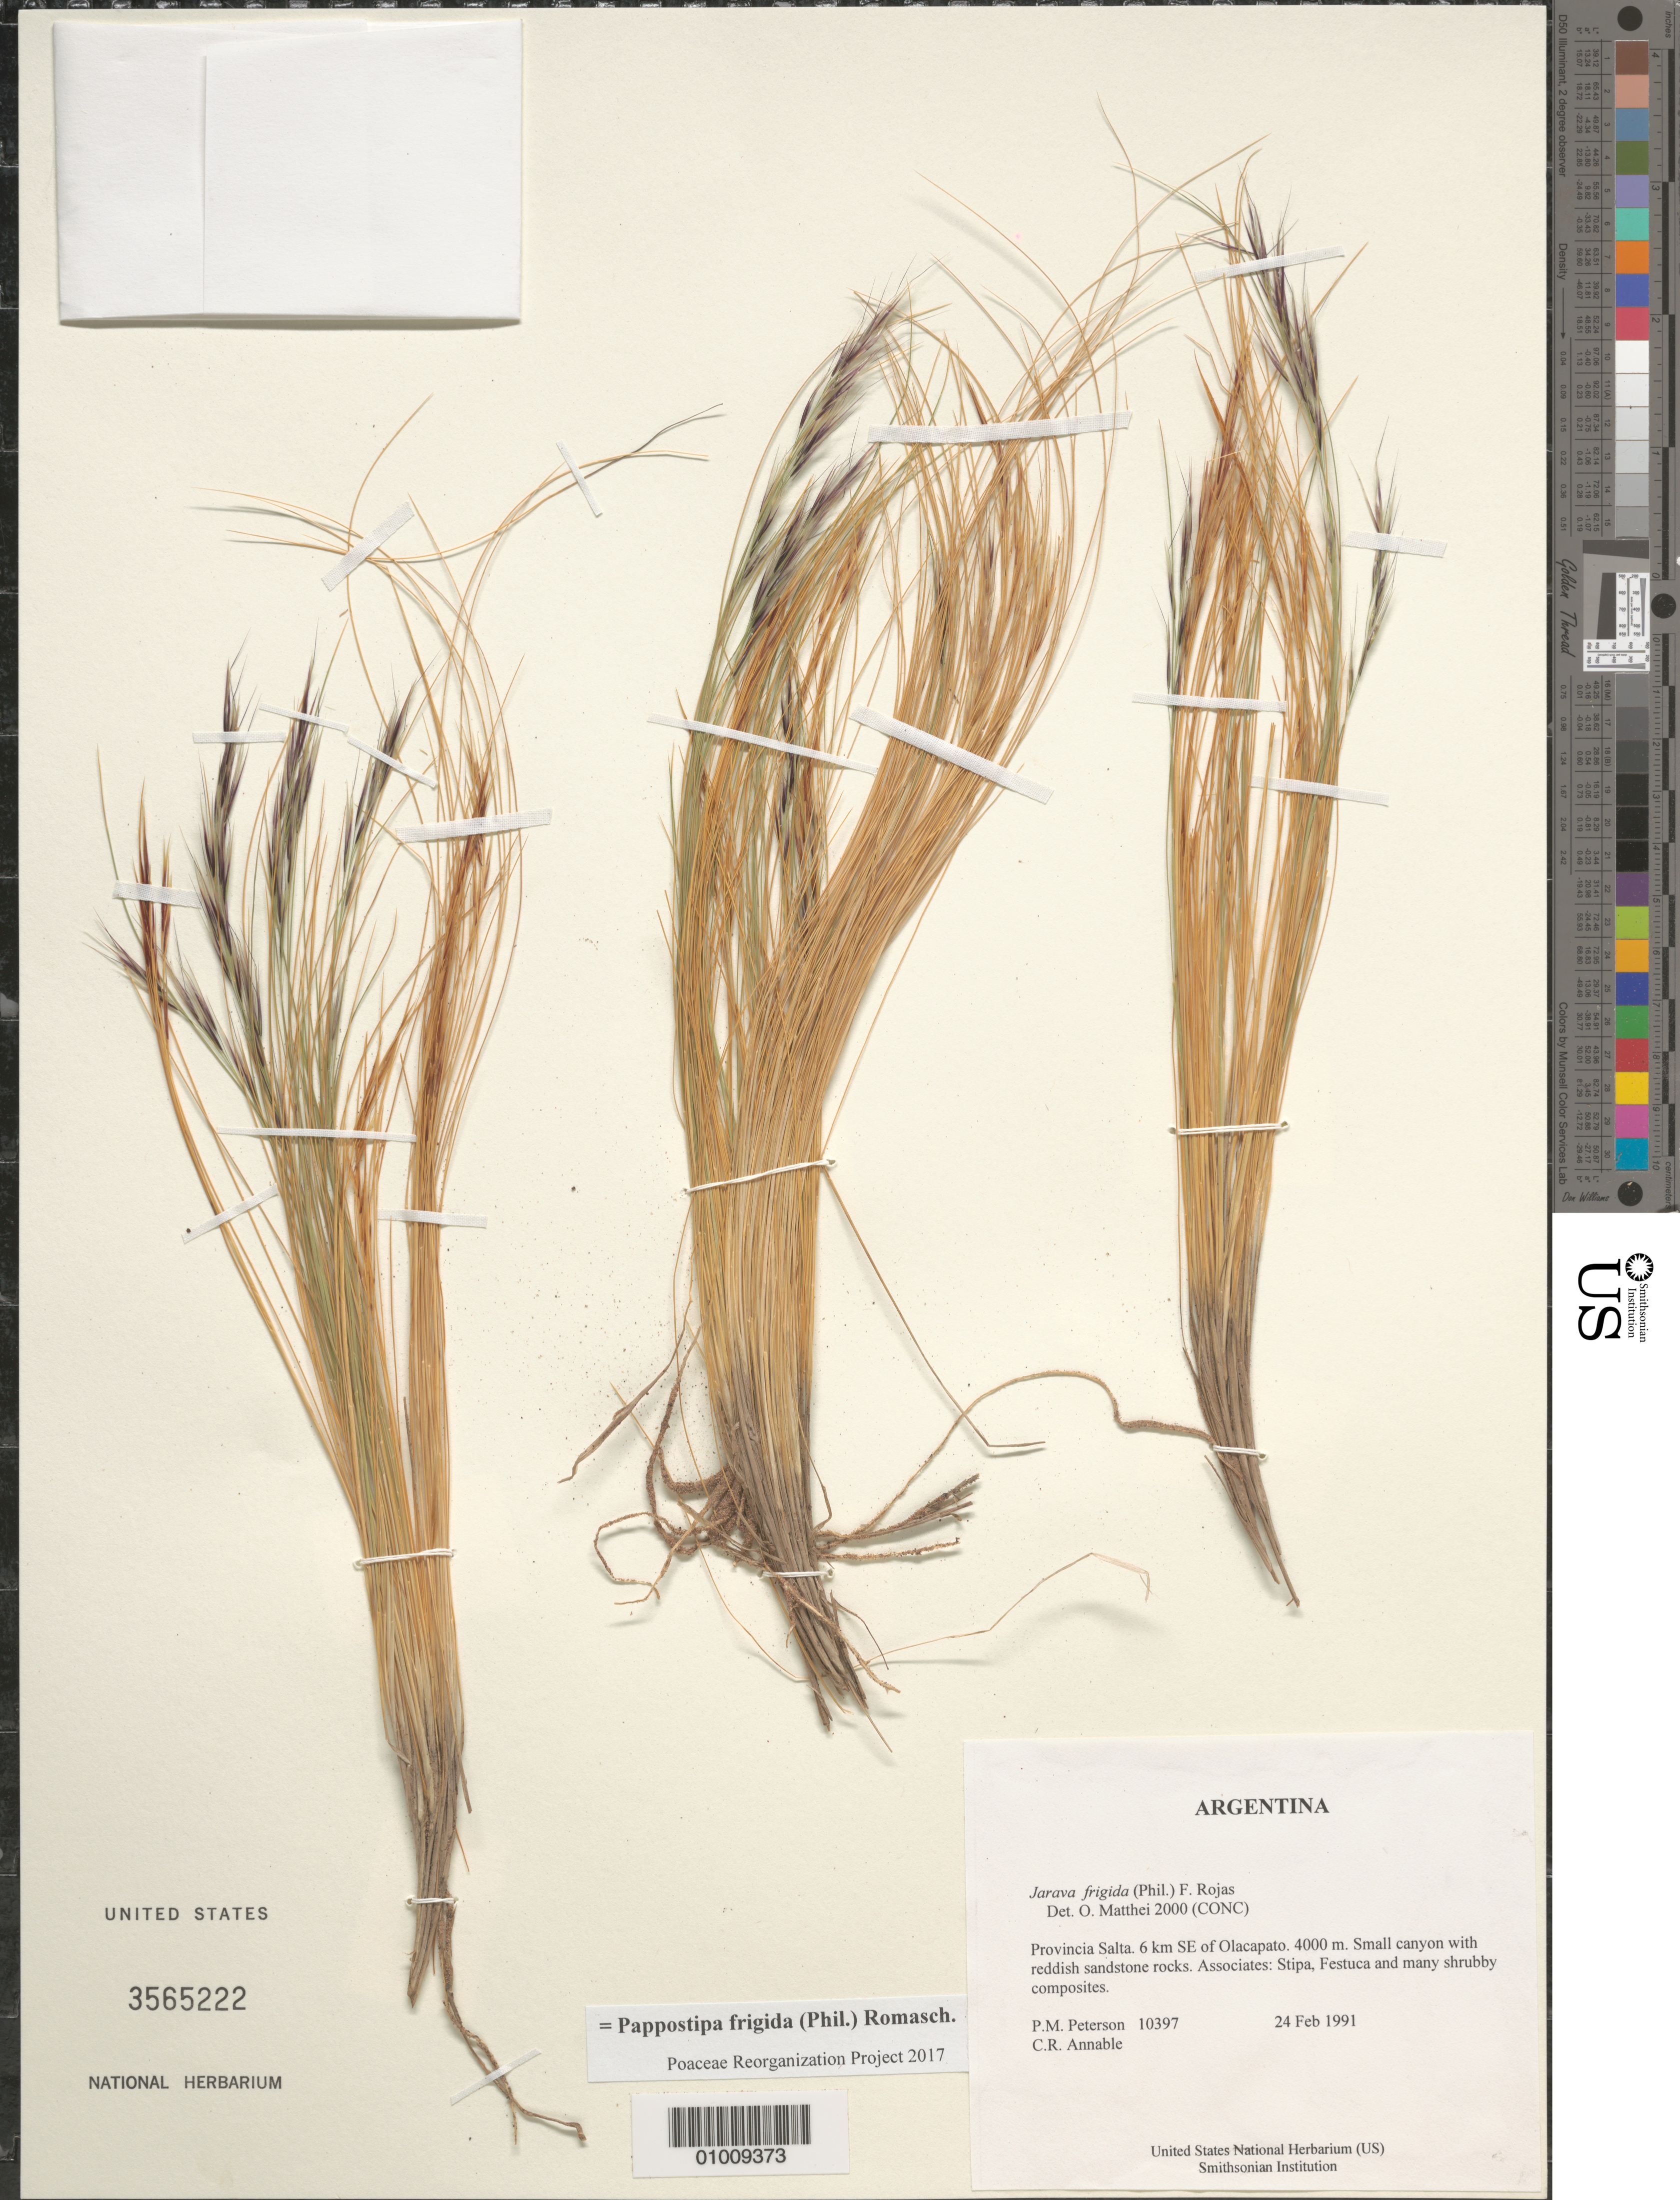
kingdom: Plantae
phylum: Tracheophyta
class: Liliopsida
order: Poales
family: Poaceae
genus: Pappostipa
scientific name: Pappostipa frigida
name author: (Phil.) Romasch.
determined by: Matthei, O. R.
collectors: P. M. Peterson & C. R. Annable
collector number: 10397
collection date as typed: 24 Feb 1991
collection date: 1991-02-24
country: Argentina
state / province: Salta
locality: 6 km SE of Olacapato.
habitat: Small canyon with reddish sandstone rocks. Associates: Stipa, Festuca and many shruby composites.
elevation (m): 4000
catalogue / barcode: US 3565222